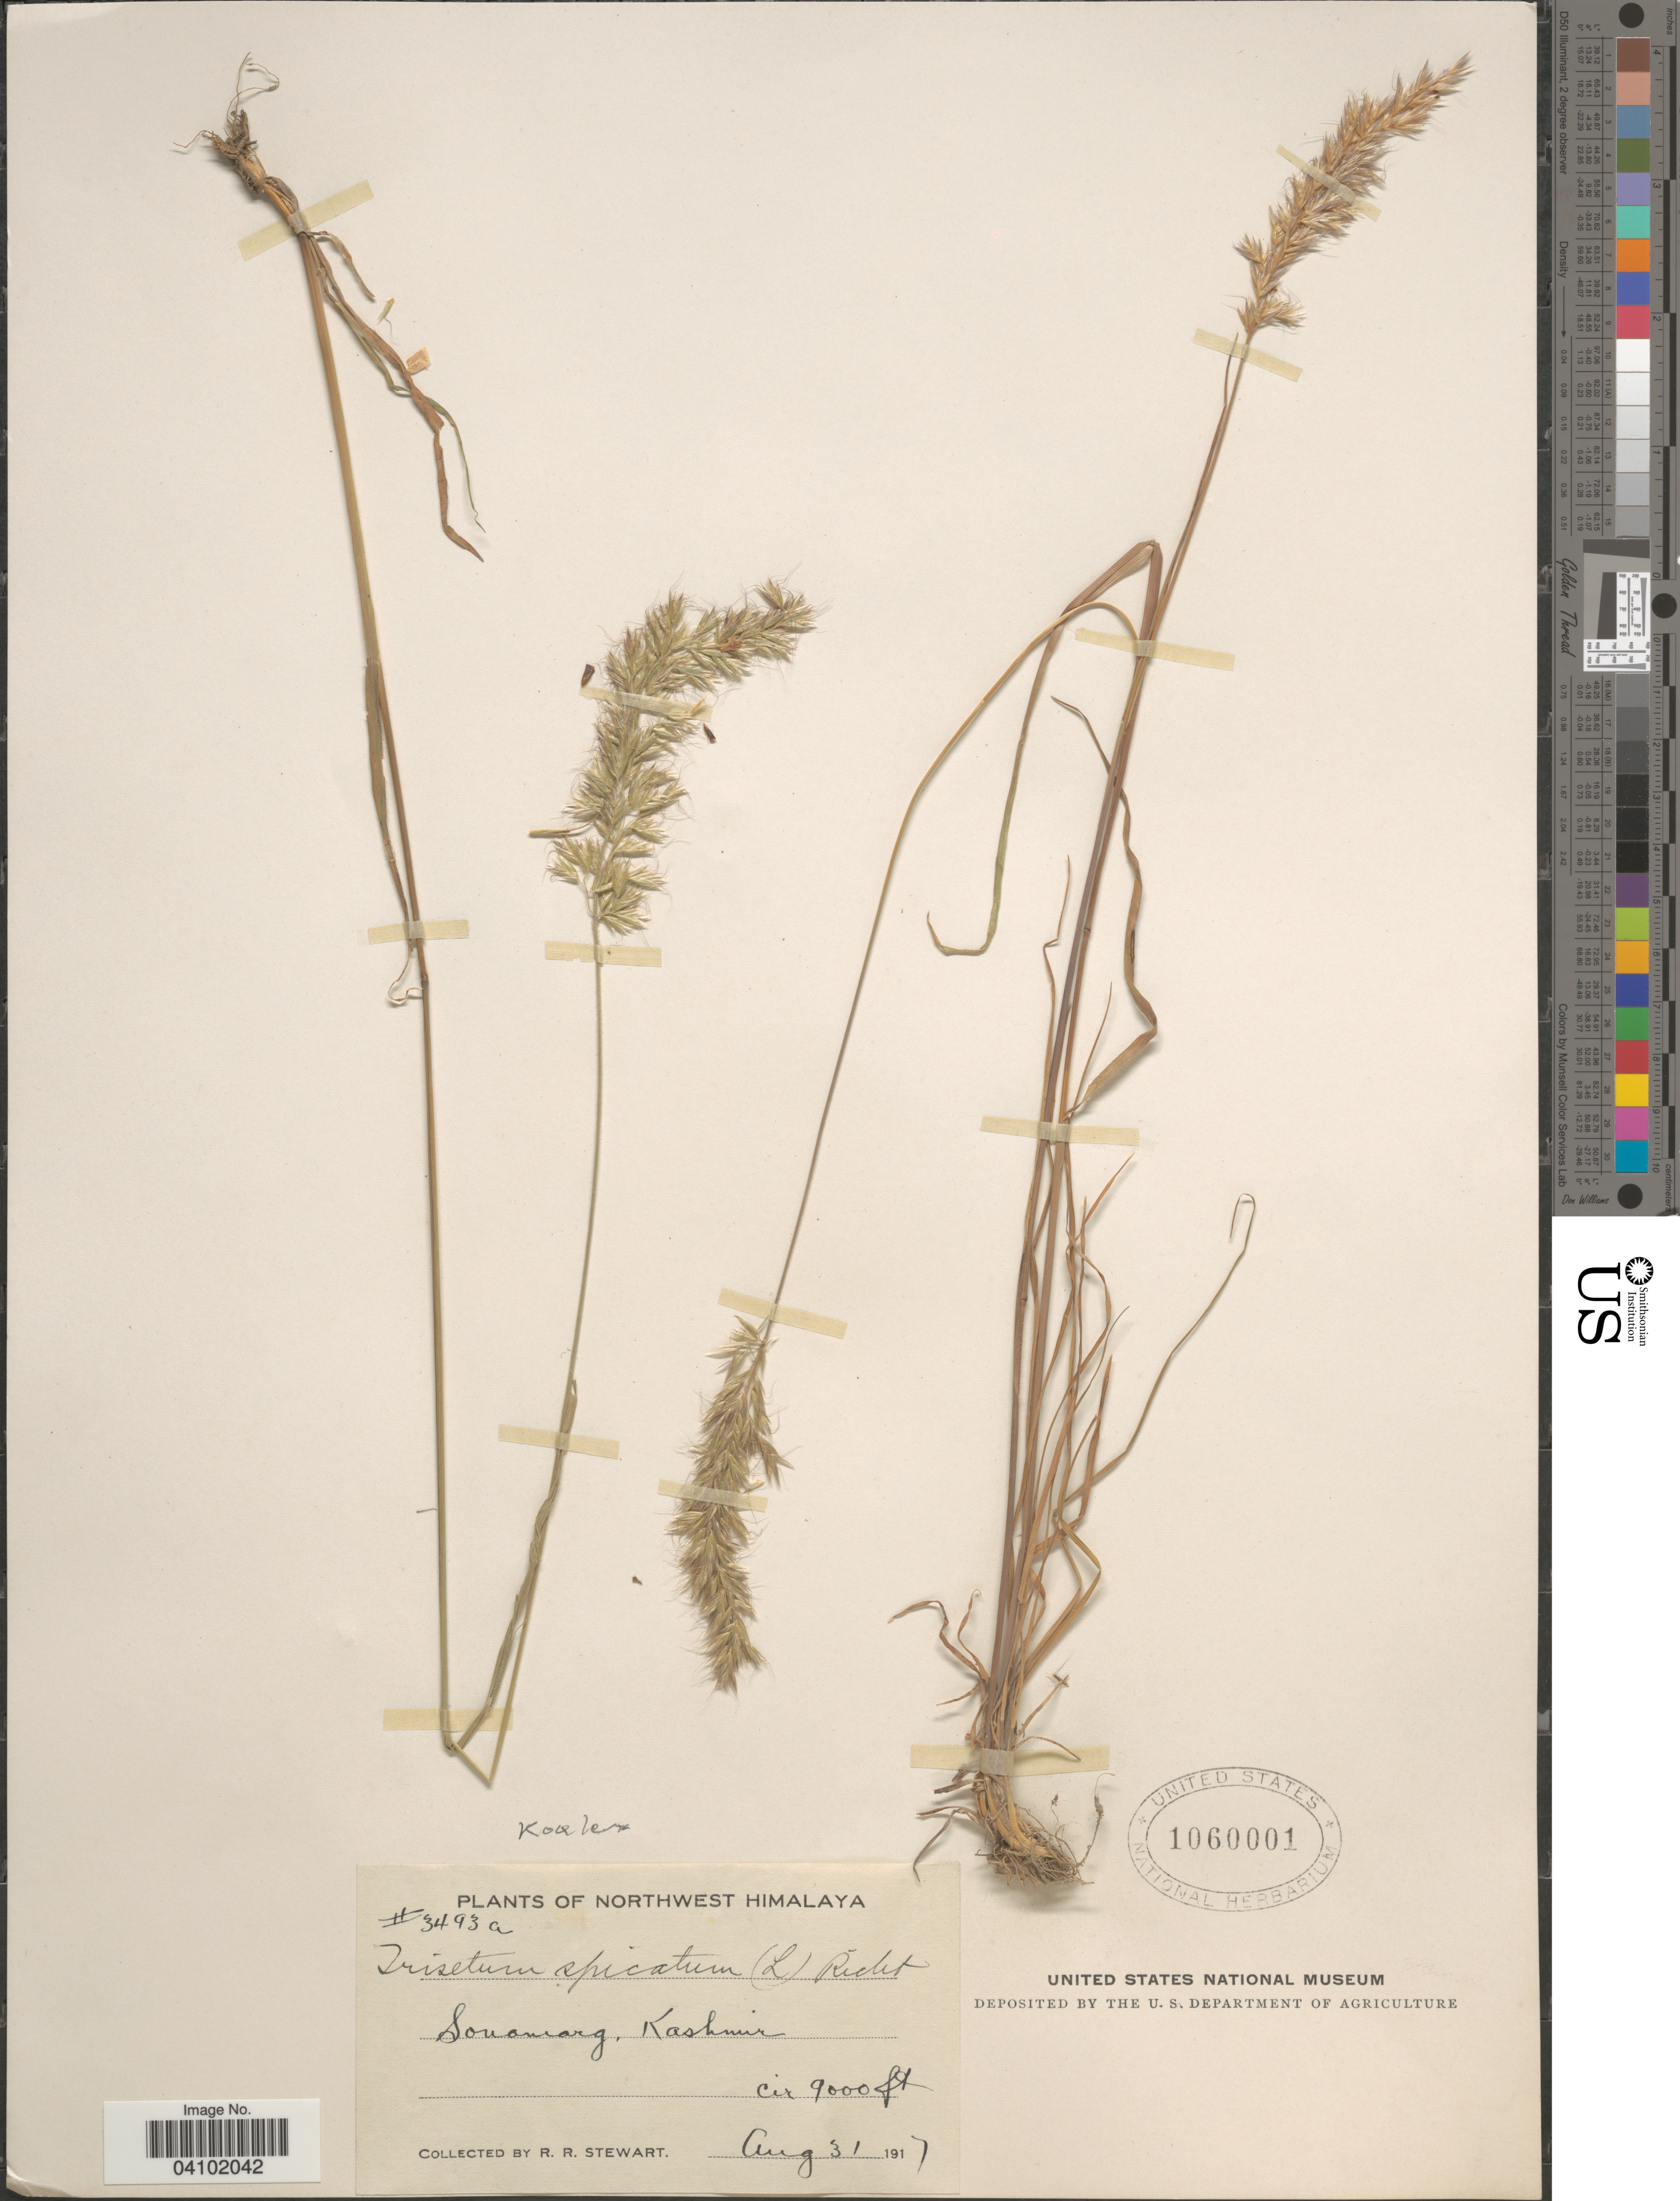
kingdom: Plantae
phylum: Tracheophyta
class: Liliopsida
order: Poales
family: Poaceae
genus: Koeleria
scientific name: Koeleria spicata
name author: (L.) Barberá et al.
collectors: R. Stewart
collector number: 3493a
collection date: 1917-08-31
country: India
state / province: Jammu and Kashmir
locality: Northwest Himalaya. Sonamarg, Kashmir.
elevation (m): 2743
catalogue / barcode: US 1060001